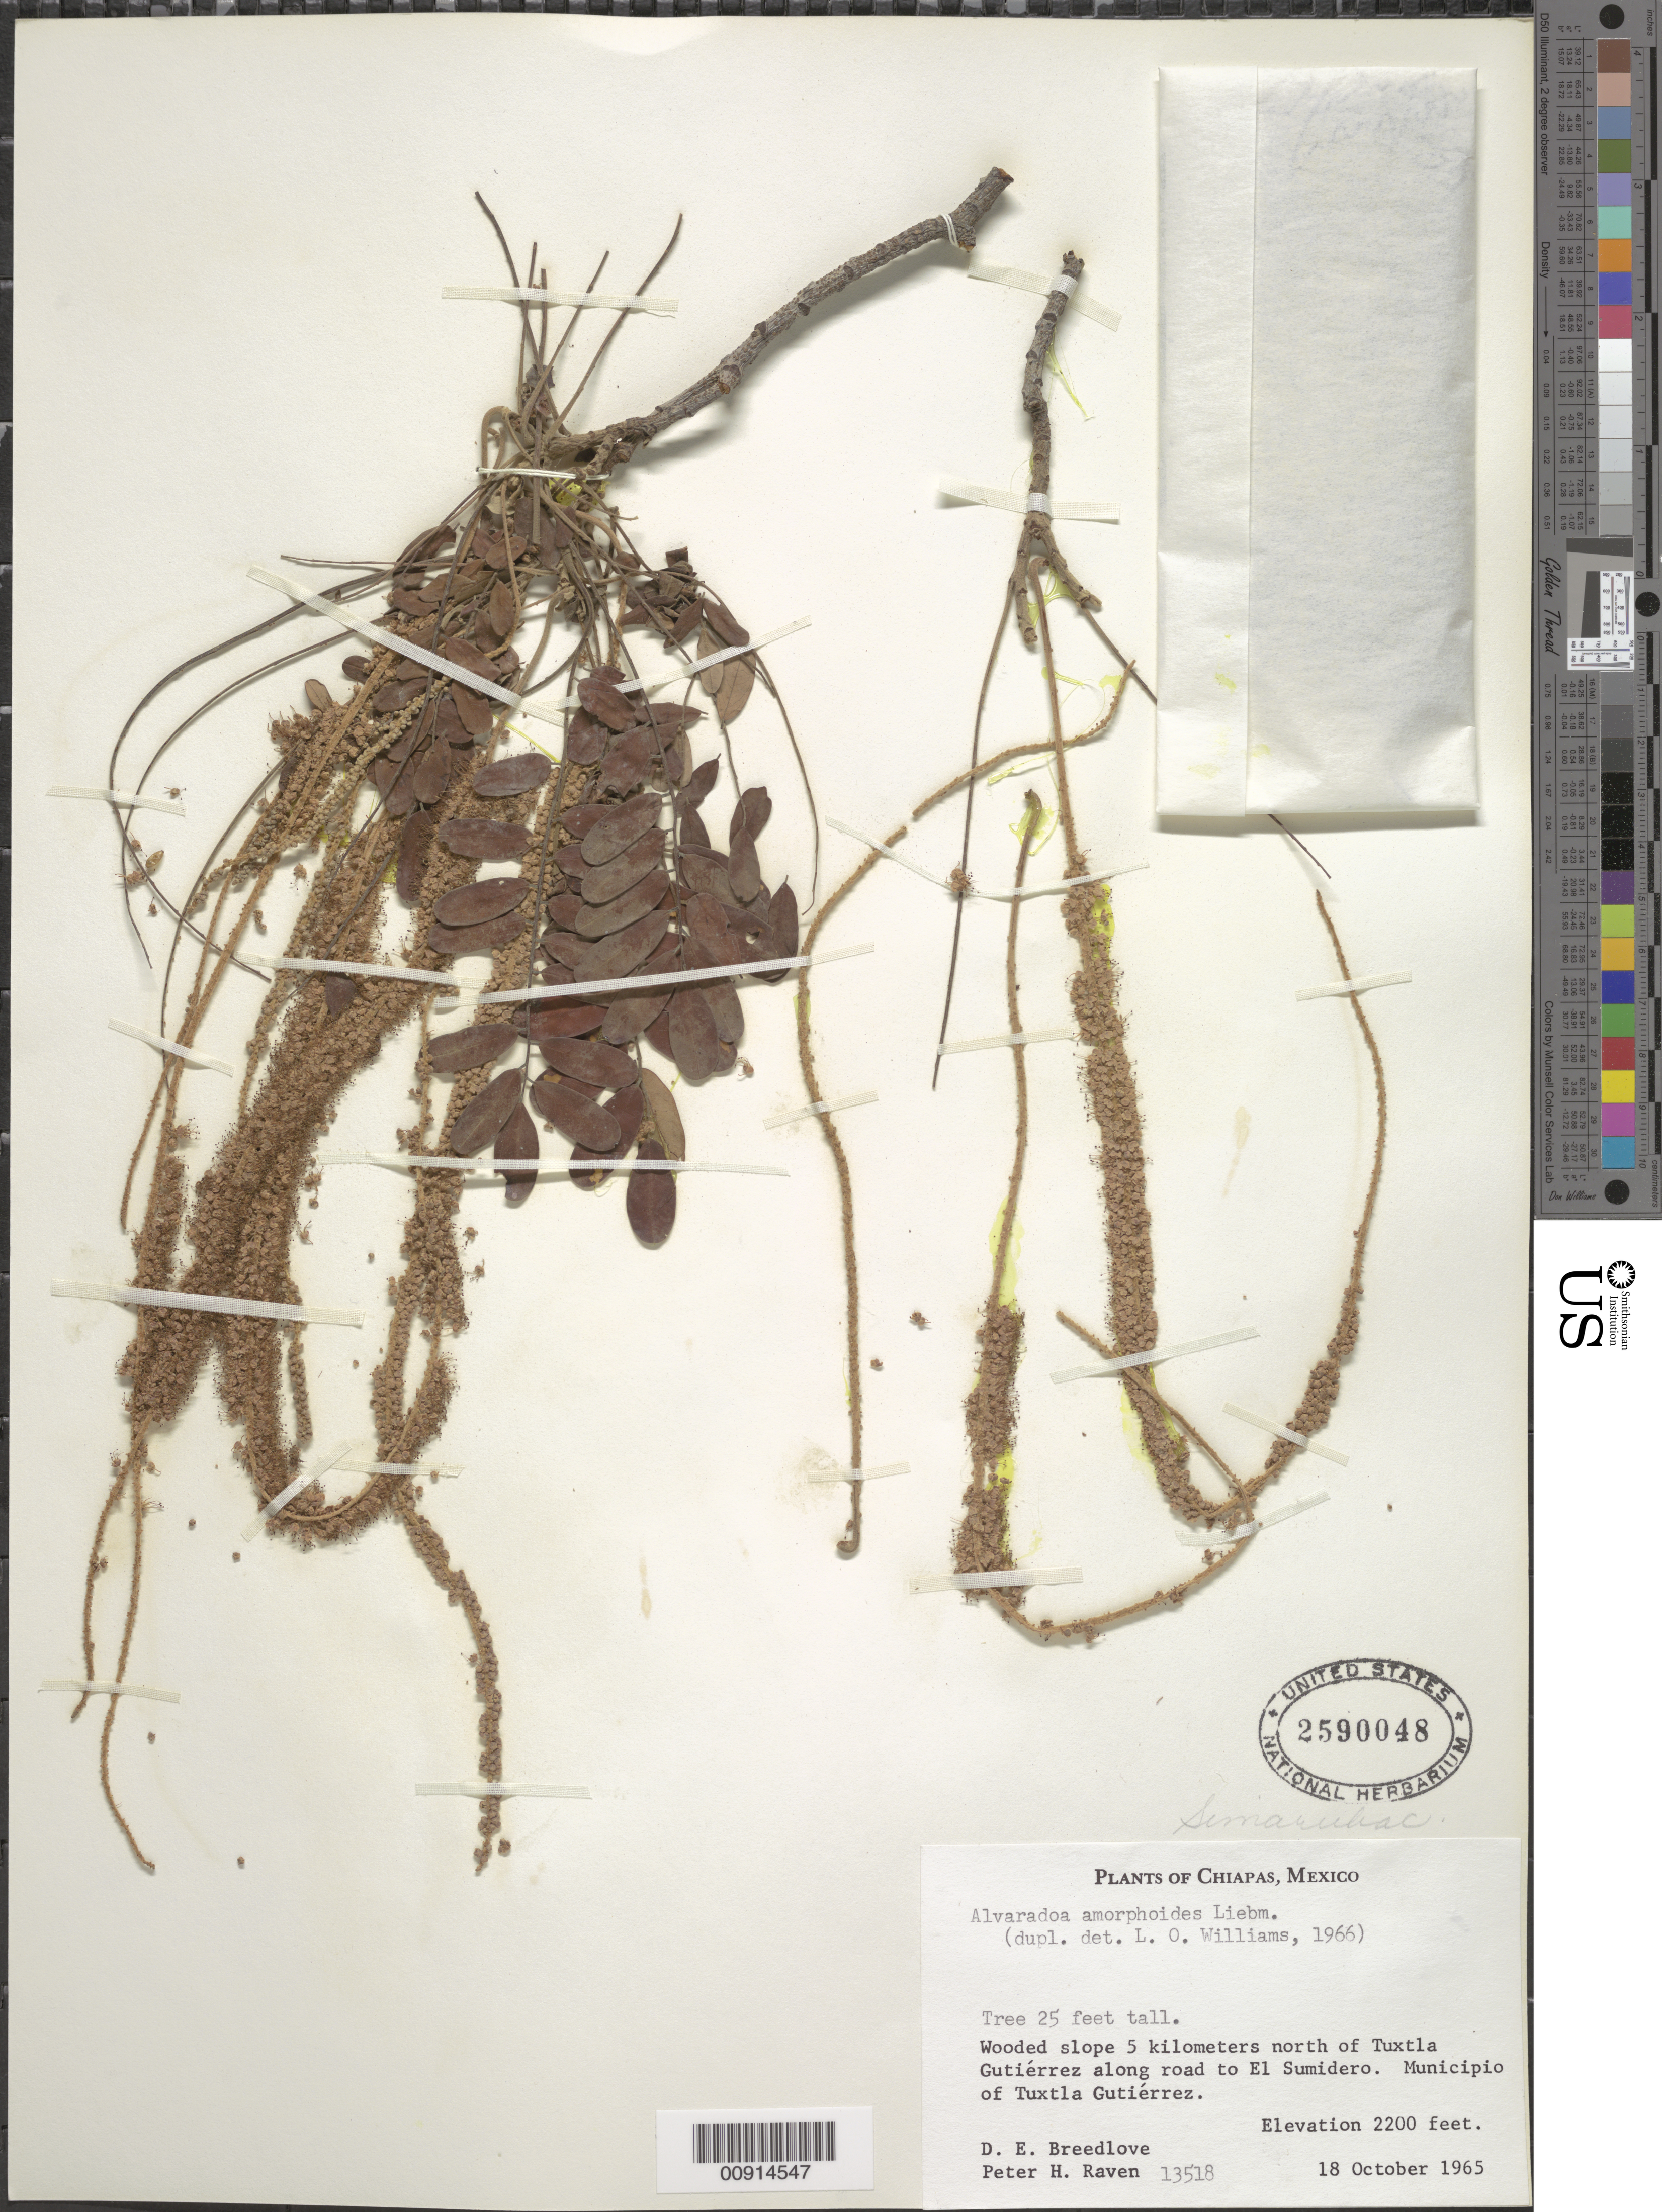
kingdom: Plantae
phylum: Tracheophyta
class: Magnoliopsida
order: Picramniales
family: Picramniaceae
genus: Alvaradoa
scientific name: Alvaradoa amorphoides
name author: Liebm.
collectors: D. E. Breedlove & P. H. Raven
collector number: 13518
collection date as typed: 18 Oct 1965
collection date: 1965-10-18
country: Mexico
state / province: Chiapas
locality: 5 kilometers north of Tuxtla Gutiérrez along road to El Sumidero. Municipio of Tuxtla Gutiérrez, Chiapas.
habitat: Wooded slope.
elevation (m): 671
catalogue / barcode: US 2590048